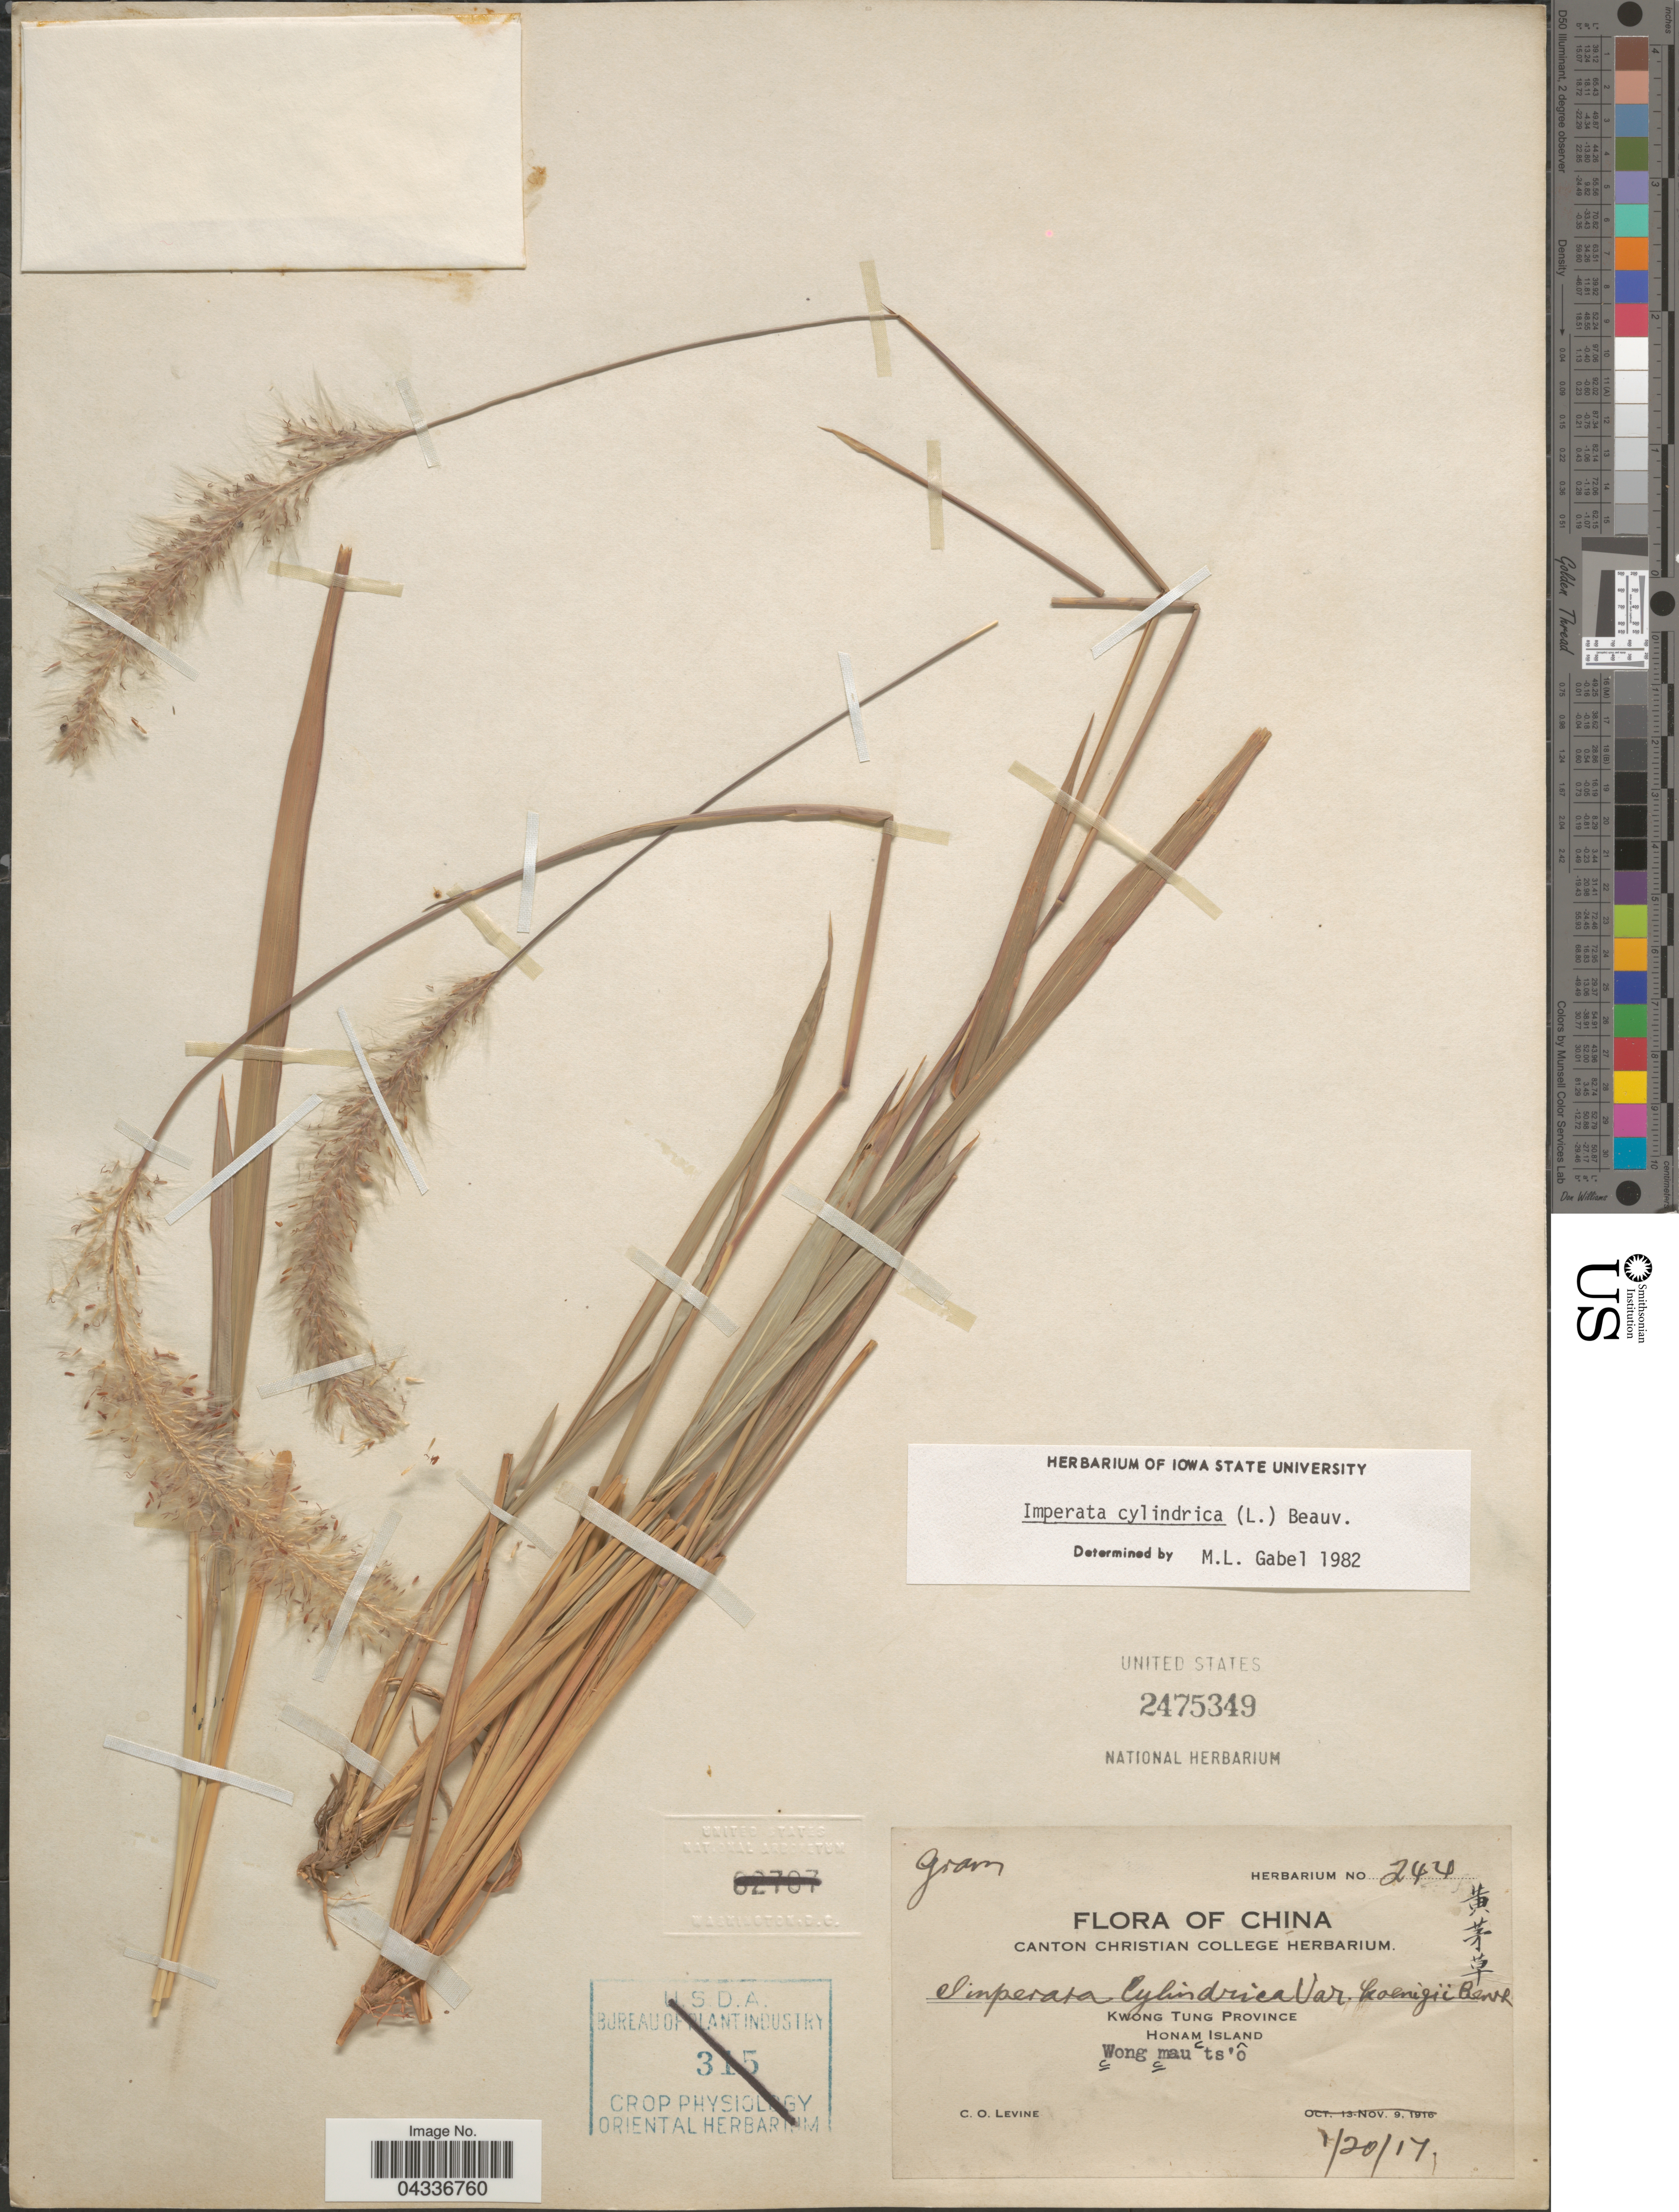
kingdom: Plantae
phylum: Tracheophyta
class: Liliopsida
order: Poales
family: Poaceae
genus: Imperata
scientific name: Imperata cylindrica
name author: (L.) P. Beauv.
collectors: C. O. Levine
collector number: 244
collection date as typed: Transcribed d/m/y: 20/1/17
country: China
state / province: Guangdong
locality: Kwong Tung Province. Honam Island. Wong mau ts'o.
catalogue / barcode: US 2475349